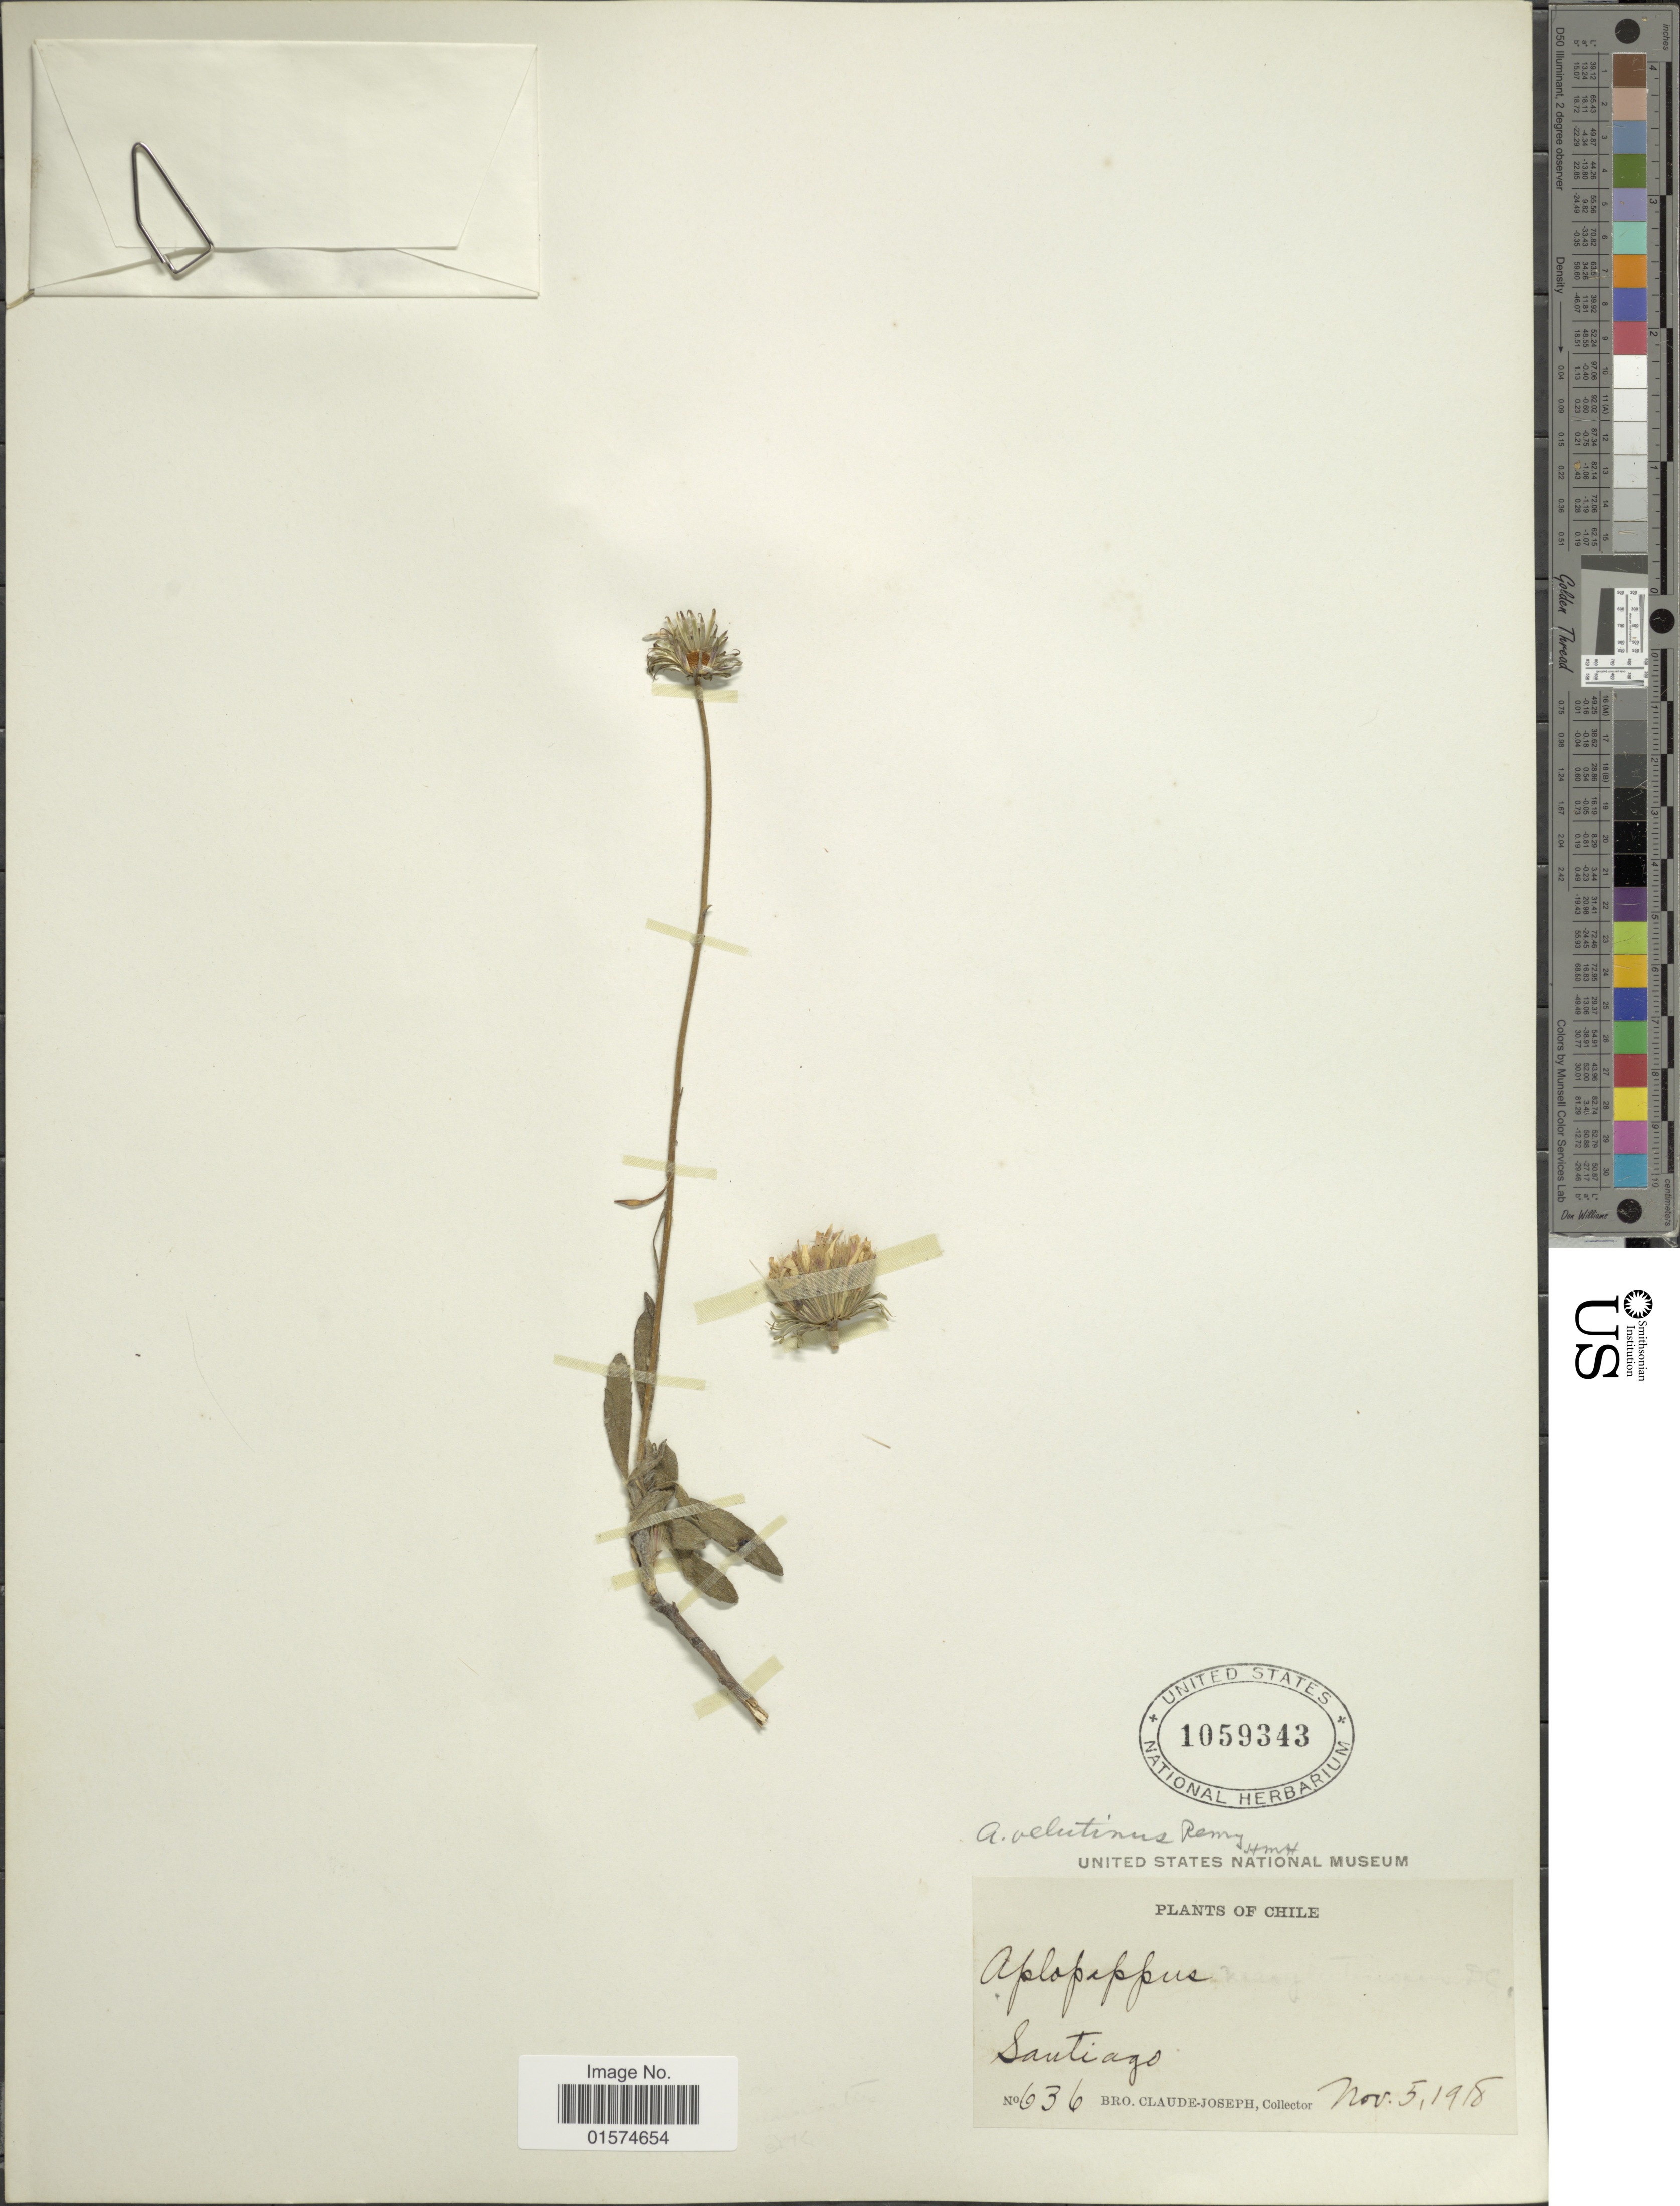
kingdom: Plantae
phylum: Tracheophyta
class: Magnoliopsida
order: Asterales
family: Asteraceae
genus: Haplopappus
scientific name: Haplopappus velutinus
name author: J. Rémy in Gay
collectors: Bro. Claude-Joseph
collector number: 636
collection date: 1918-11-05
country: Chile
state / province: Región Metropolitana (RM)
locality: Santiago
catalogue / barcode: US 1059343